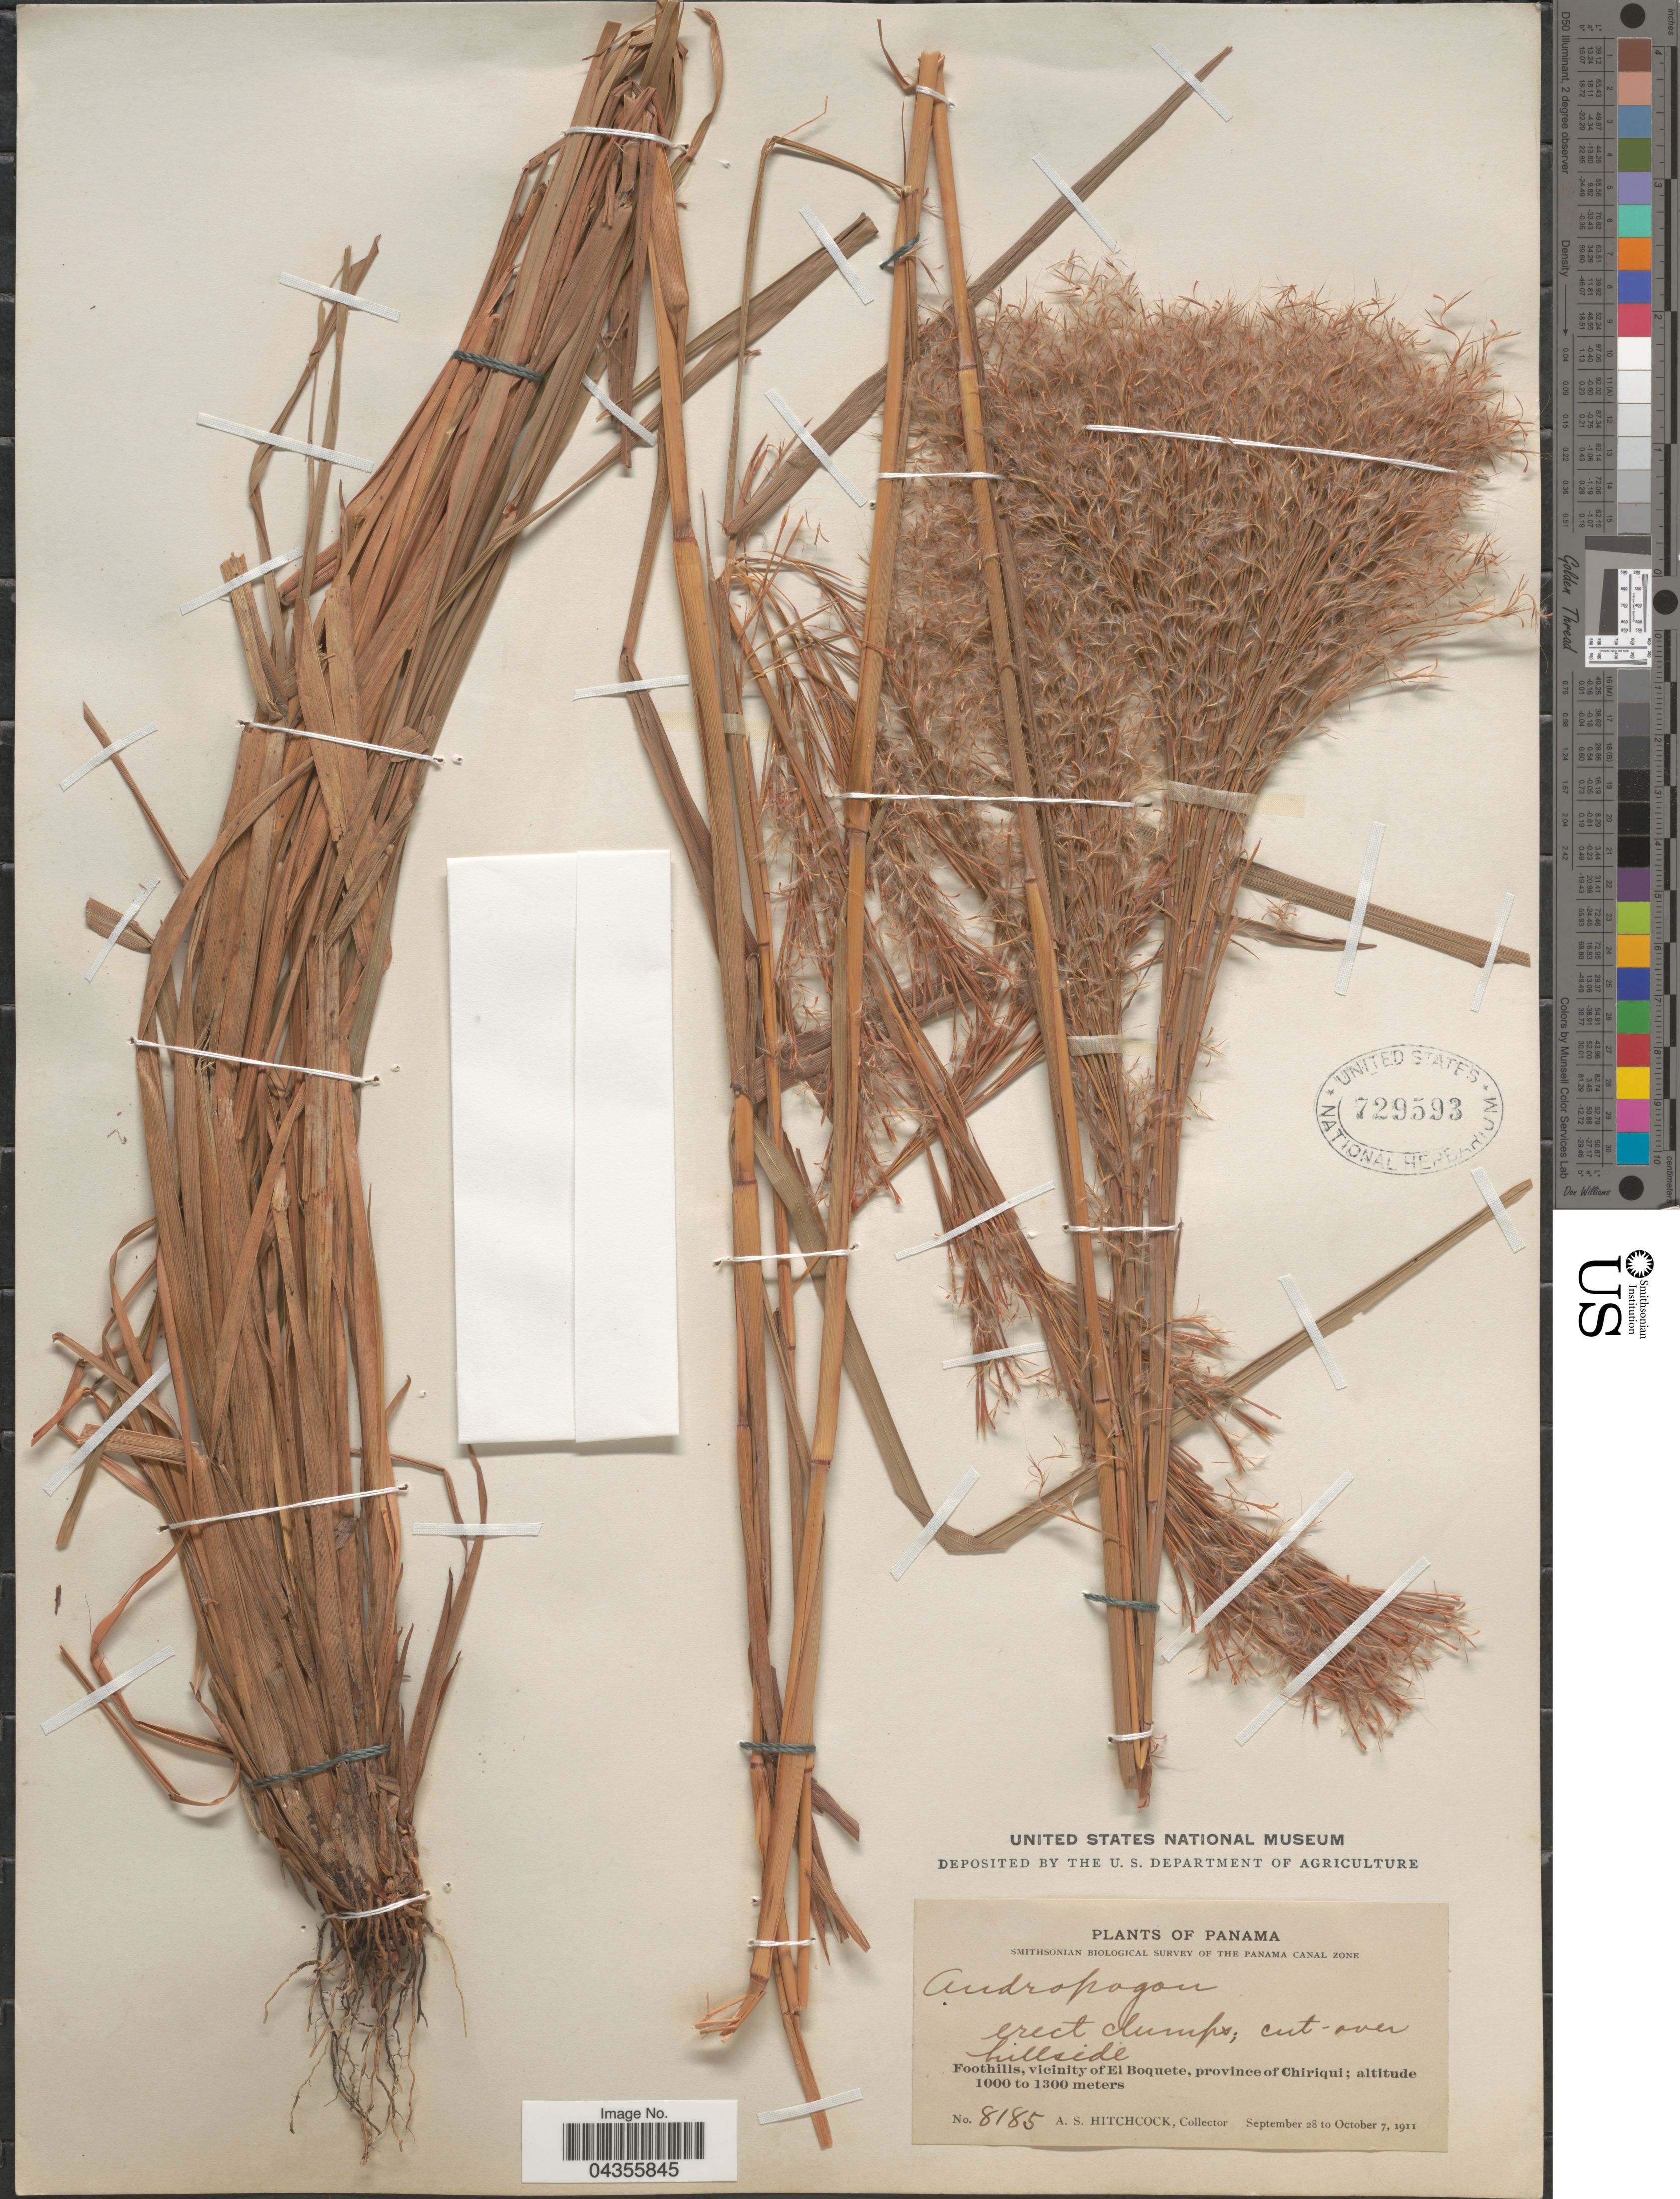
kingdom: Plantae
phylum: Tracheophyta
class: Liliopsida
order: Poales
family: Poaceae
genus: Schizachyrium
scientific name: Schizachyrium condensatum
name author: (Kunth) Nees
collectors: A. S. Hitchcock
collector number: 8185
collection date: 1911-04-28/1911-10-07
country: Panama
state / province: Chiriqui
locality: Smithsonian Biological Survey of the Panama Canal Zone. Foothills, vicinity of El Boquete.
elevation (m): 1000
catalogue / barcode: US 729593